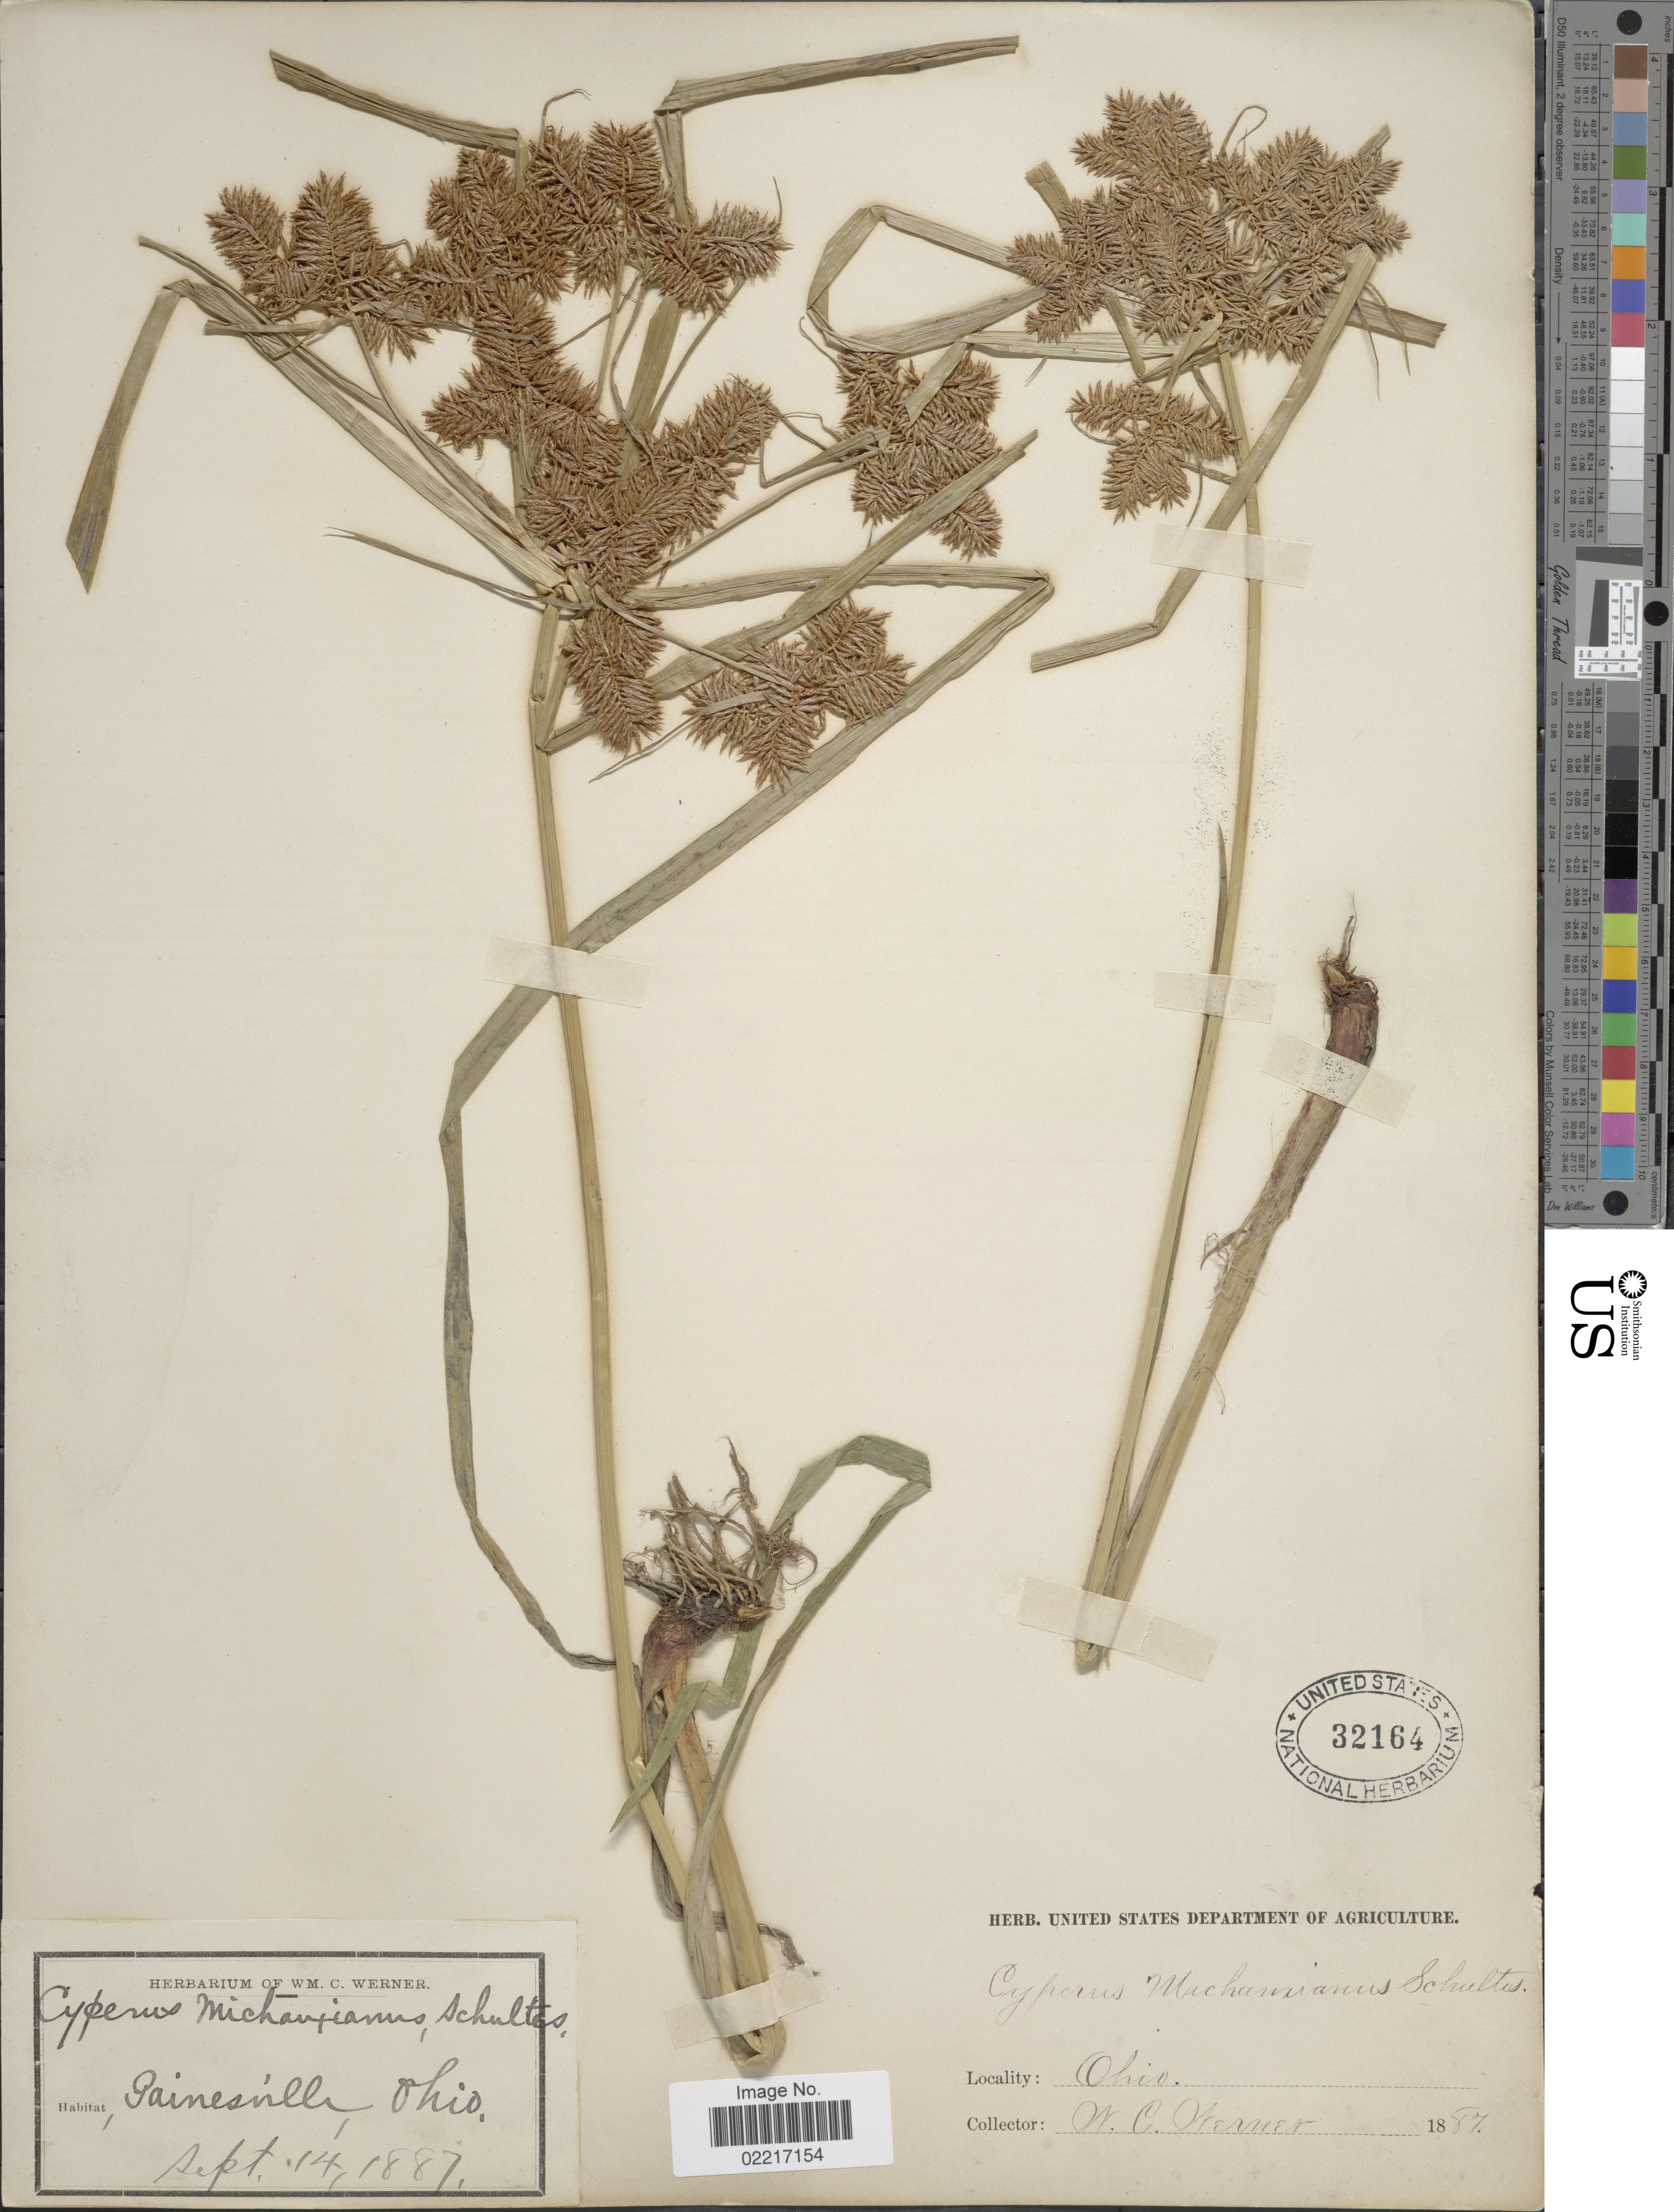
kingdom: Plantae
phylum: Tracheophyta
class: Liliopsida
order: Poales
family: Cyperaceae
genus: Cyperus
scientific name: Cyperus odoratus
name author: L.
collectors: W. Werner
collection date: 1887-09-14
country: United States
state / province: Ohio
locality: Painesville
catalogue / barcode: US 32164